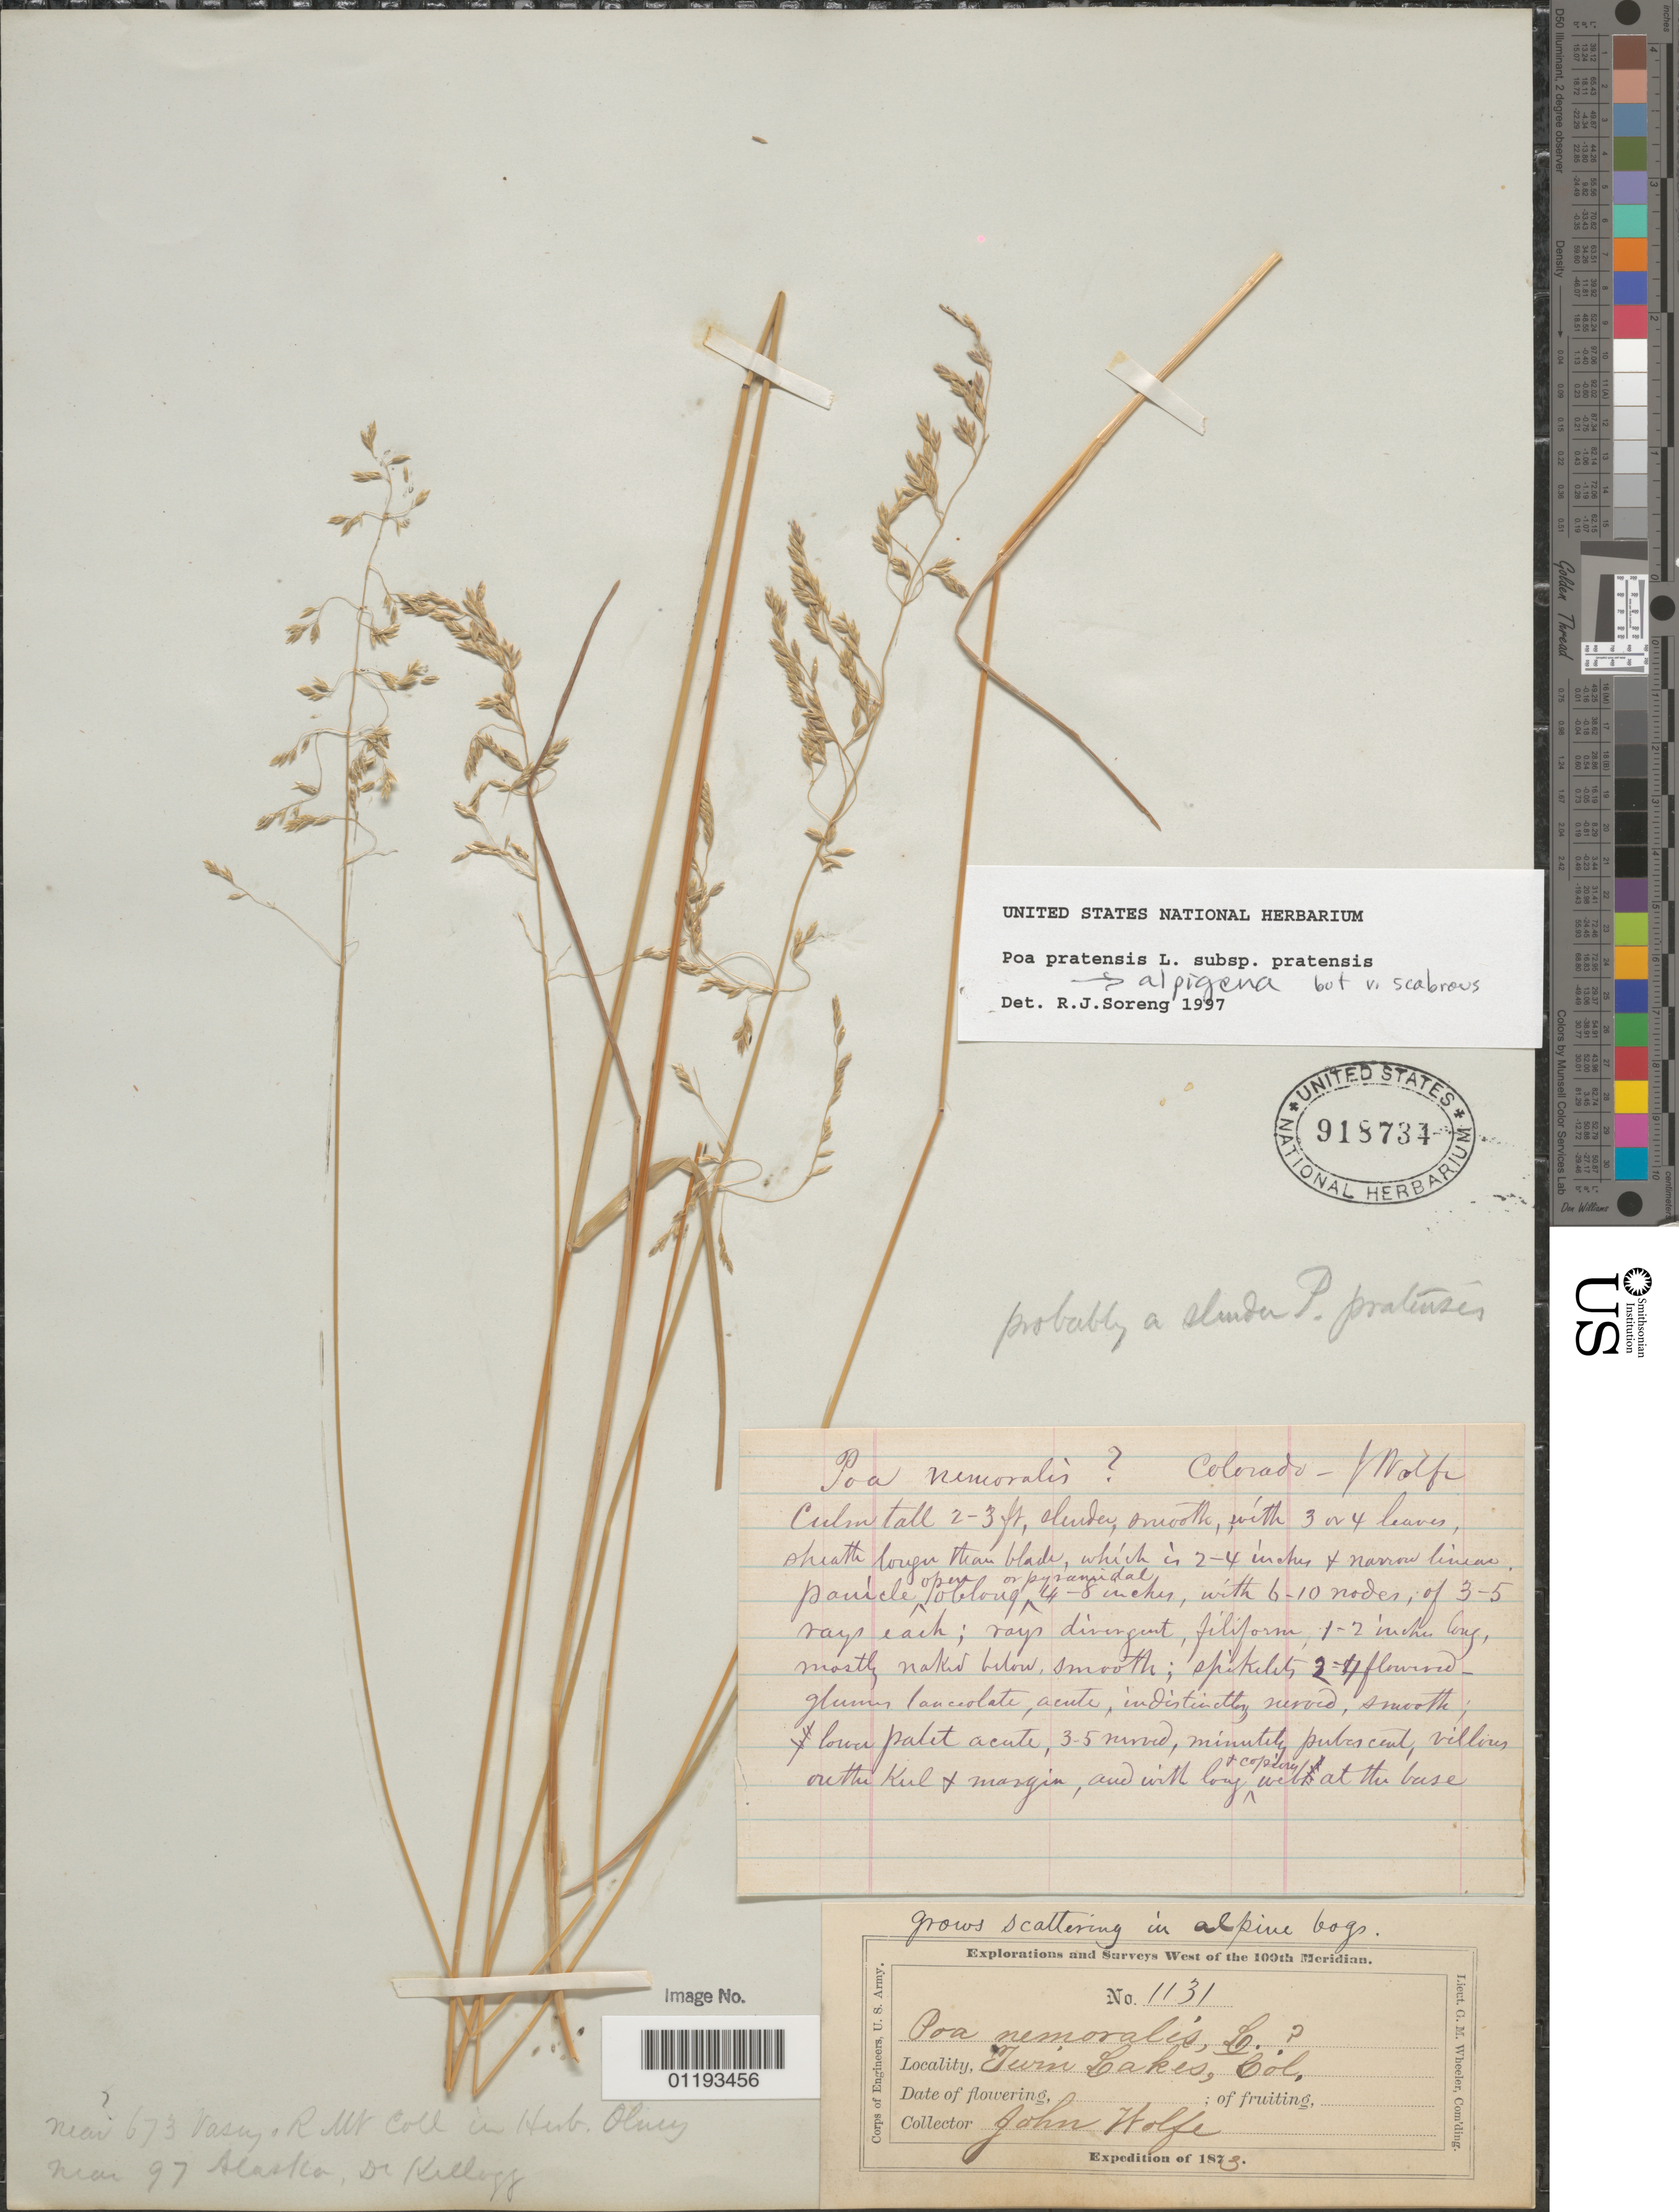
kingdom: Plantae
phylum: Tracheophyta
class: Liliopsida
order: Poales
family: Poaceae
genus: Poa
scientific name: Poa alpigena var scabrous ined.?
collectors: J. Wolf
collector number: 1131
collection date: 1873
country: United States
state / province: Colorado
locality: Twin Lakes.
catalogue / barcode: US 918734